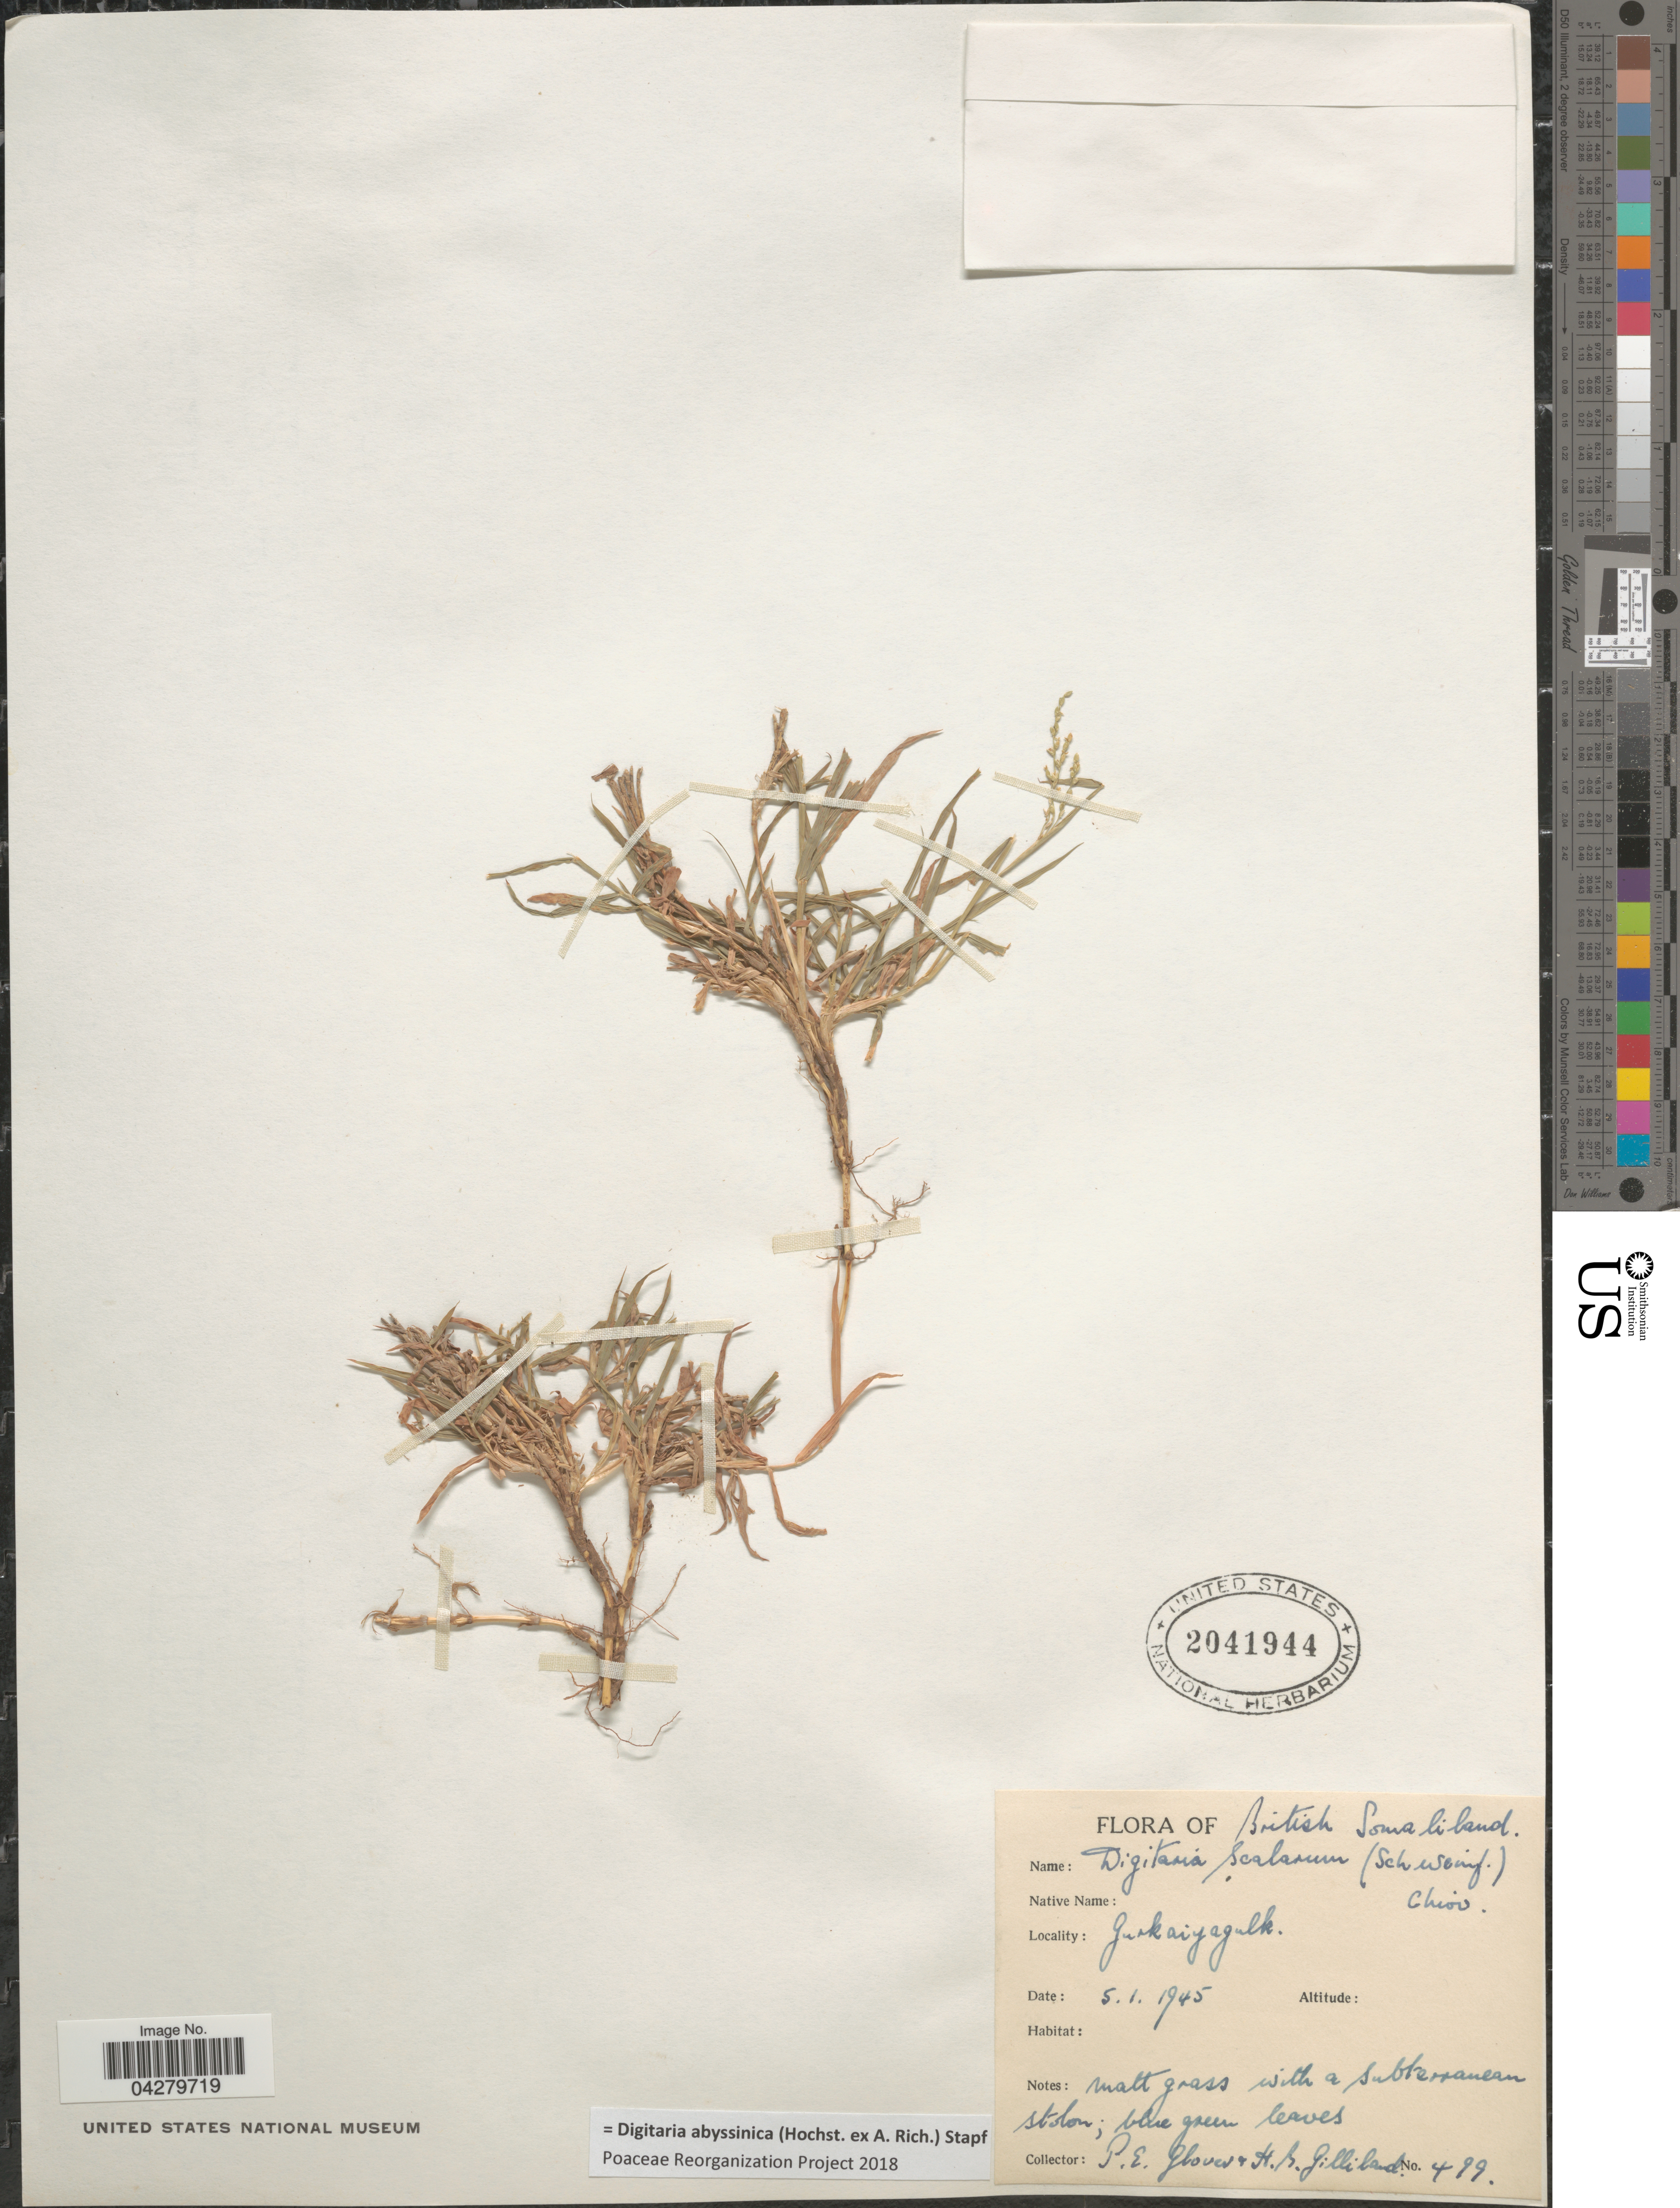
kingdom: Plantae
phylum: Tracheophyta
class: Liliopsida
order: Poales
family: Poaceae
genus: Digitaria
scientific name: Digitaria abyssinica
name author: (Hochst. ex Rich.) Stapf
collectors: P. Glover & H. Gilliland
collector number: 499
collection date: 1945-01-05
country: Somalia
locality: British Somaliland. Gurkaiyagulk.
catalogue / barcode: US 2041944